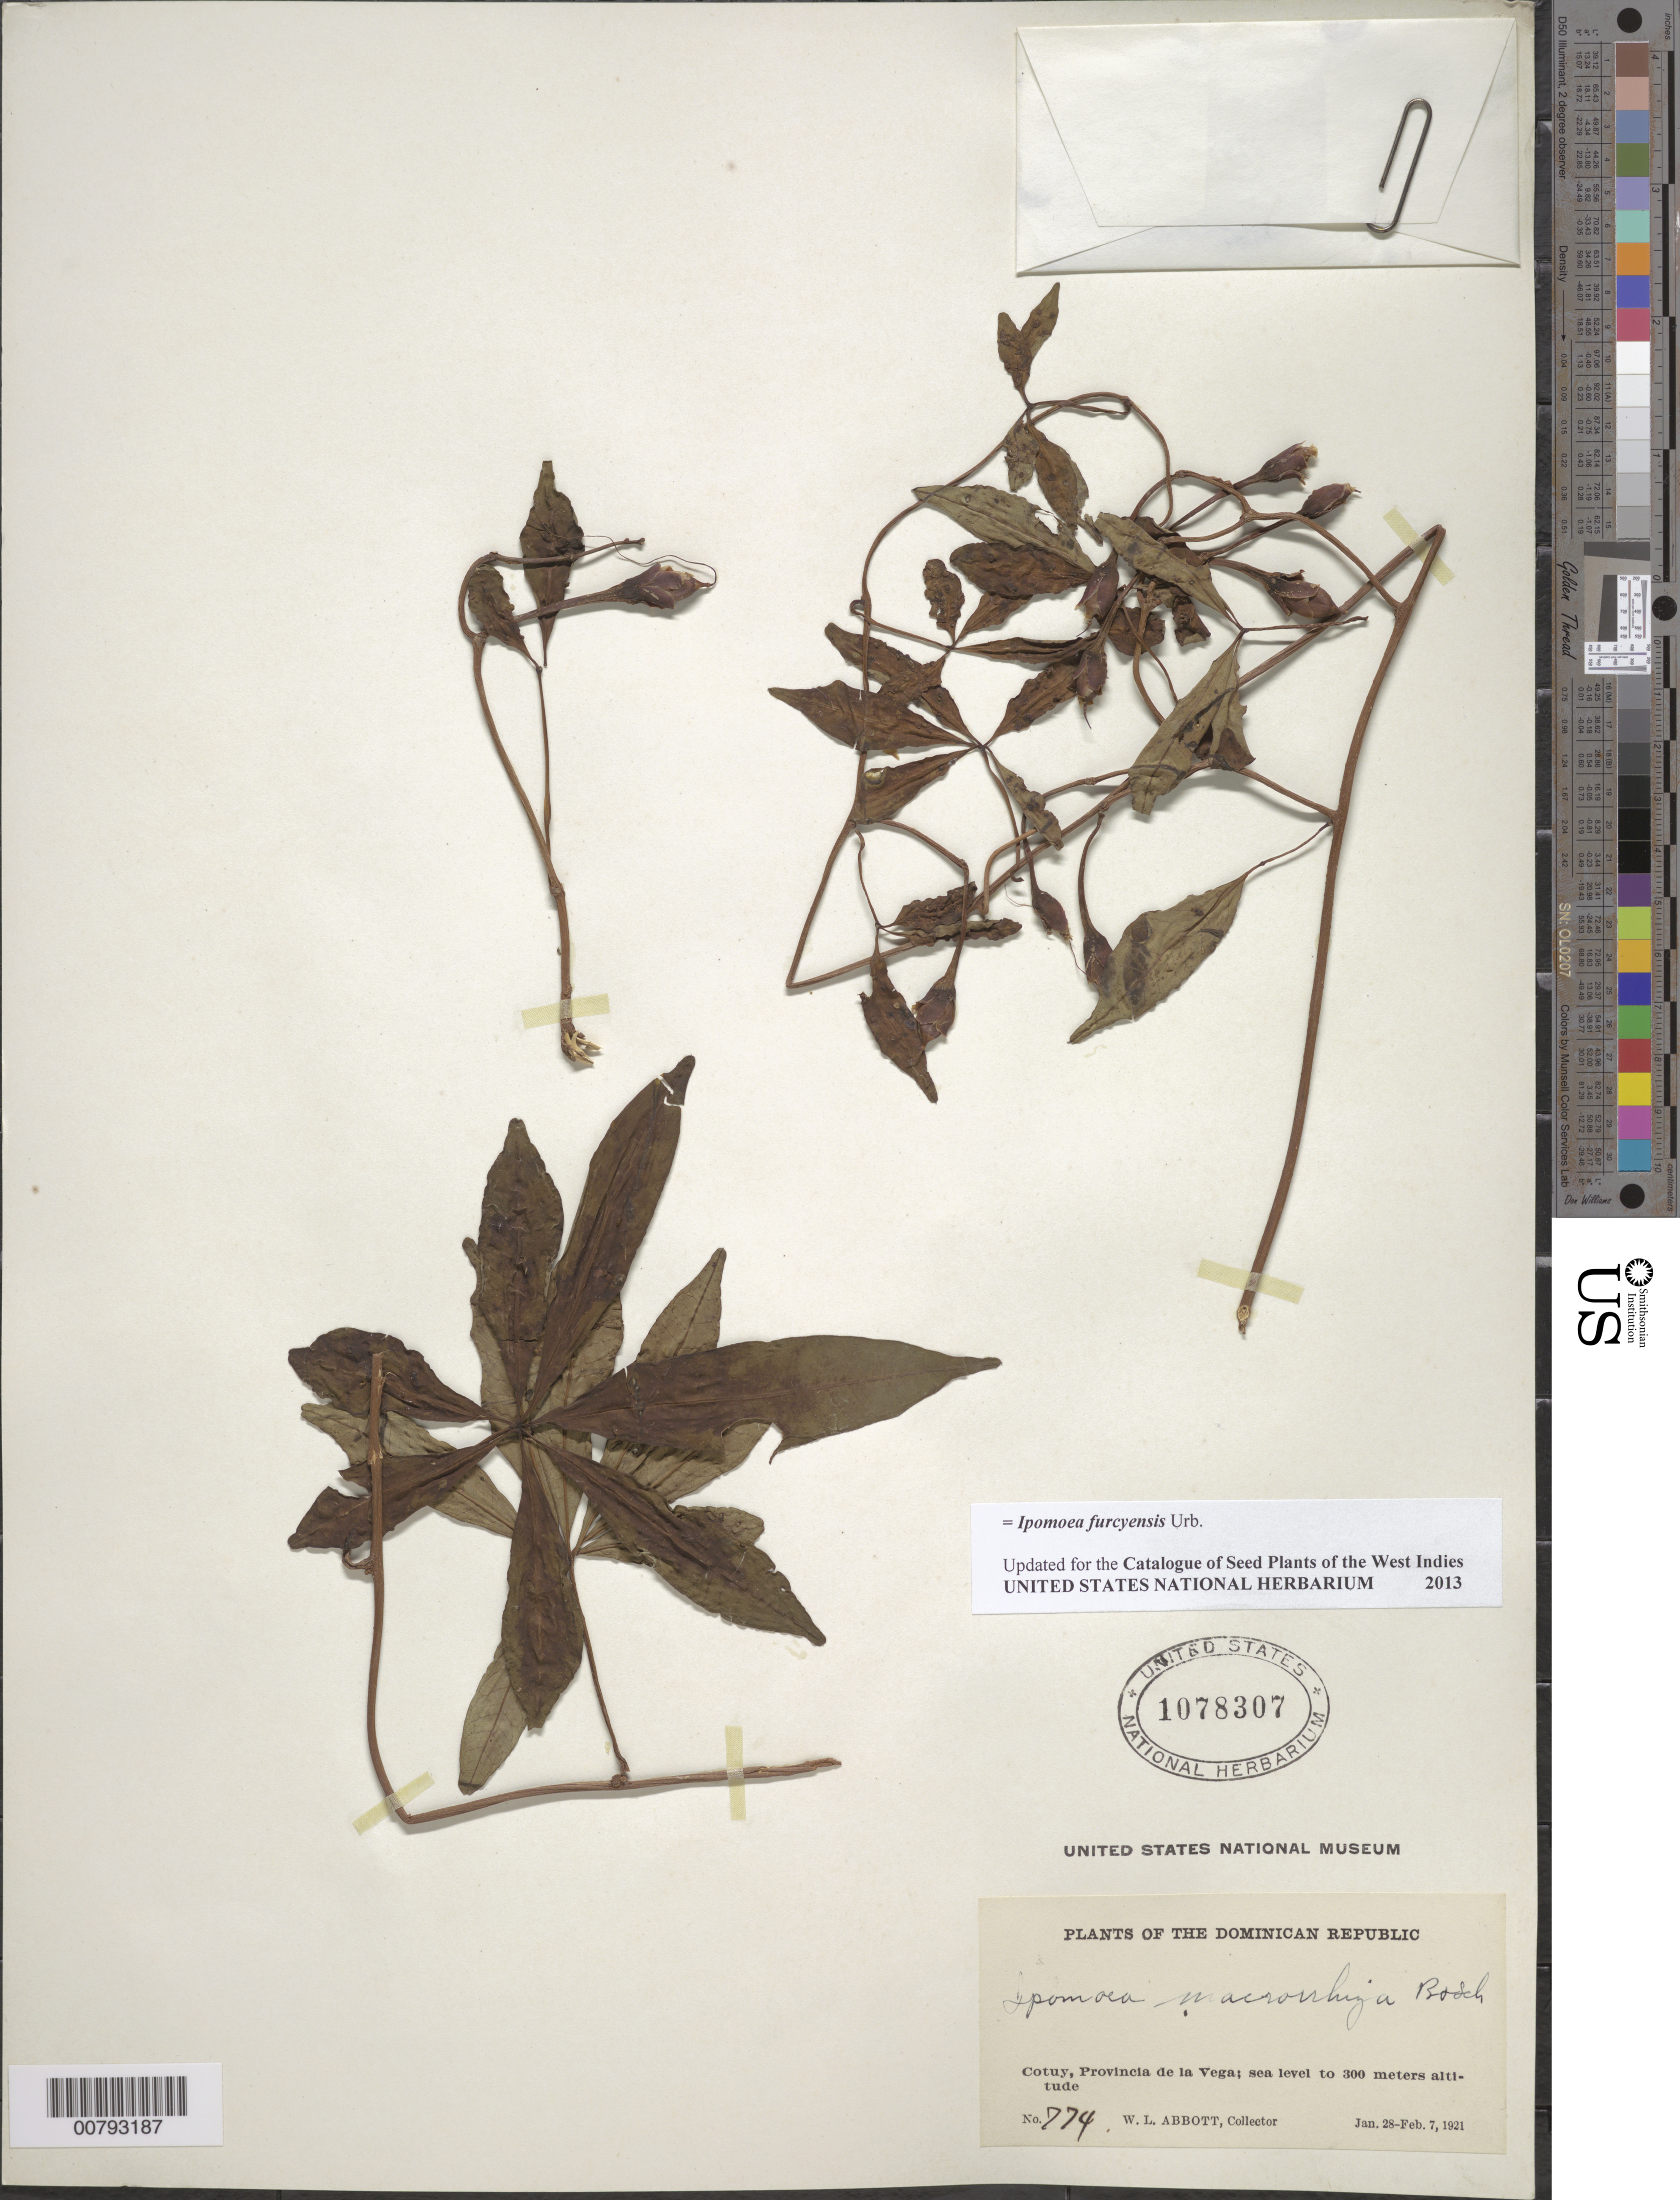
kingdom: Plantae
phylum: Tracheophyta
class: Magnoliopsida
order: Solanales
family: Convolvulaceae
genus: Ipomoea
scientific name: Ipomoea furcyensis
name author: Urb.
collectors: W. L. Abbott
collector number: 774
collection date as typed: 28 Feb 1910 to 07 Feb 1921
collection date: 1910-02-28/1921-02-07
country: Dominican Republic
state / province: La Vega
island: Hispaniola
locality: Cotuy.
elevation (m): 0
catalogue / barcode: US 1078307